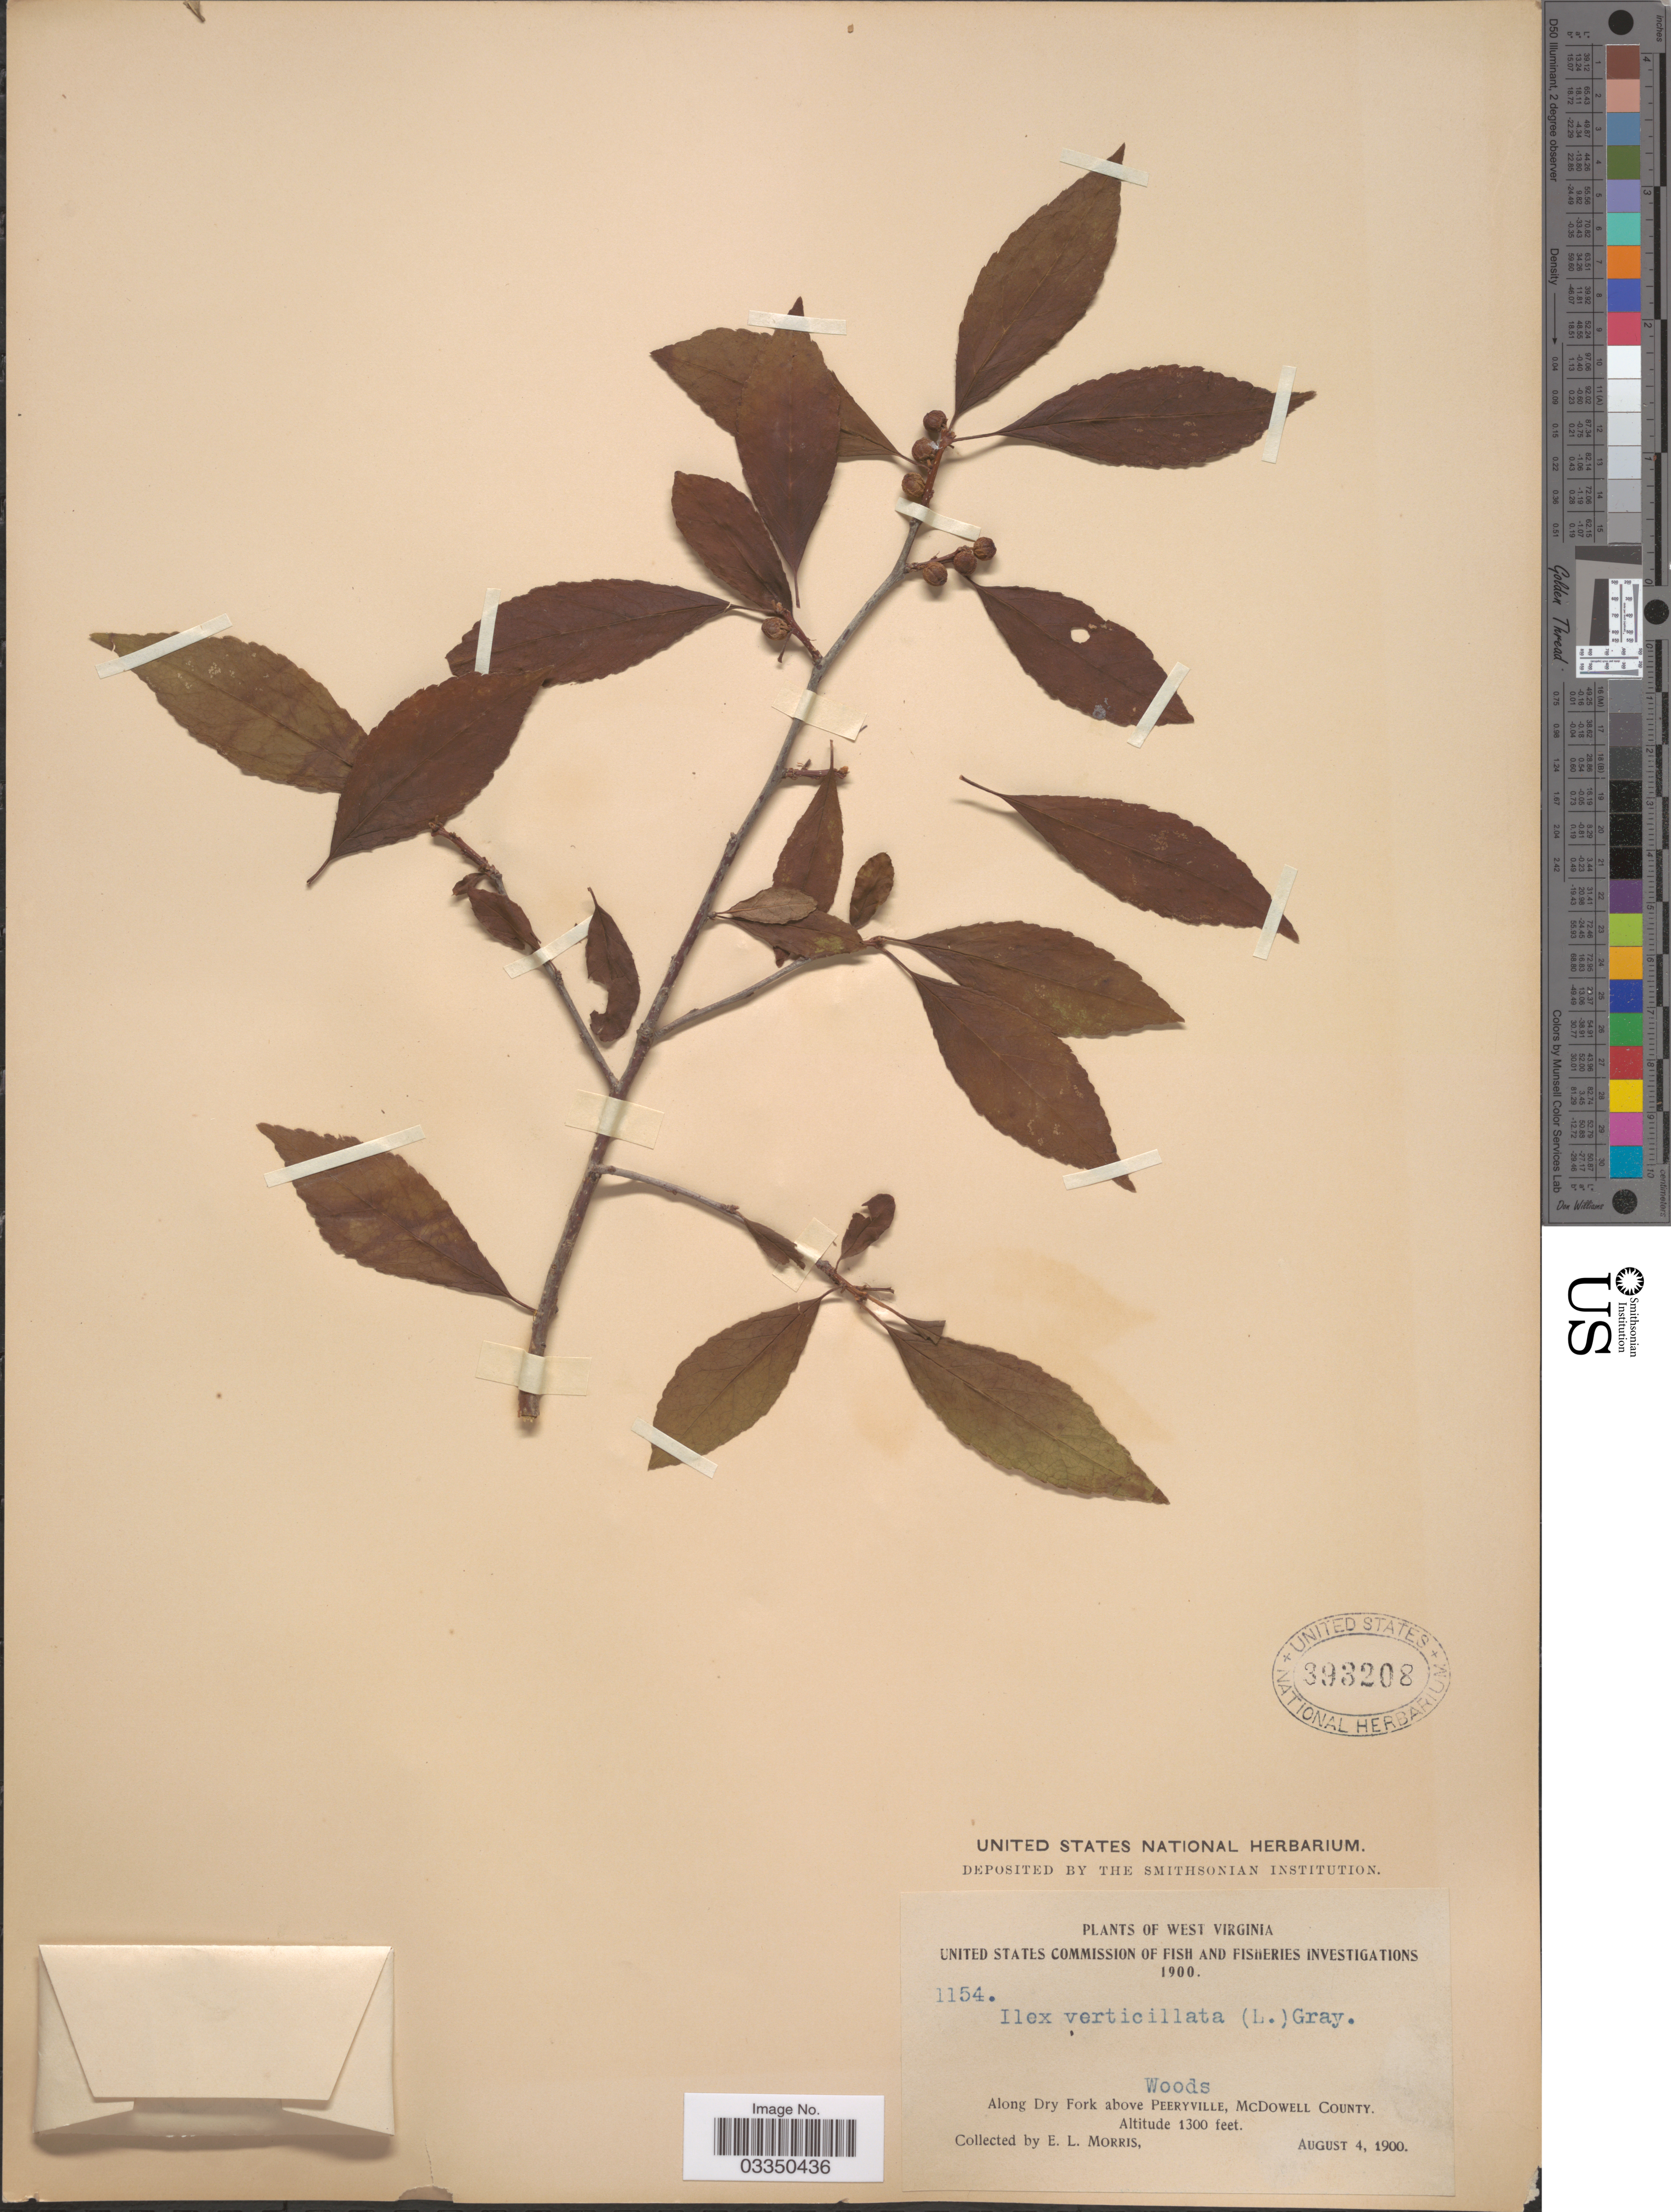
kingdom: Plantae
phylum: Tracheophyta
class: Magnoliopsida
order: Aquifoliales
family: Aquifoliaceae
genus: Ilex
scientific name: Ilex verticillata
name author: (L.) A. Gray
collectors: E. Morris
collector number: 1154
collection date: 1900-08-04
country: United States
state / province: West Virginia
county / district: McDowell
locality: Along Dry Fork above Peeryville, McDowell County.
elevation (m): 396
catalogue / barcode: US 393208